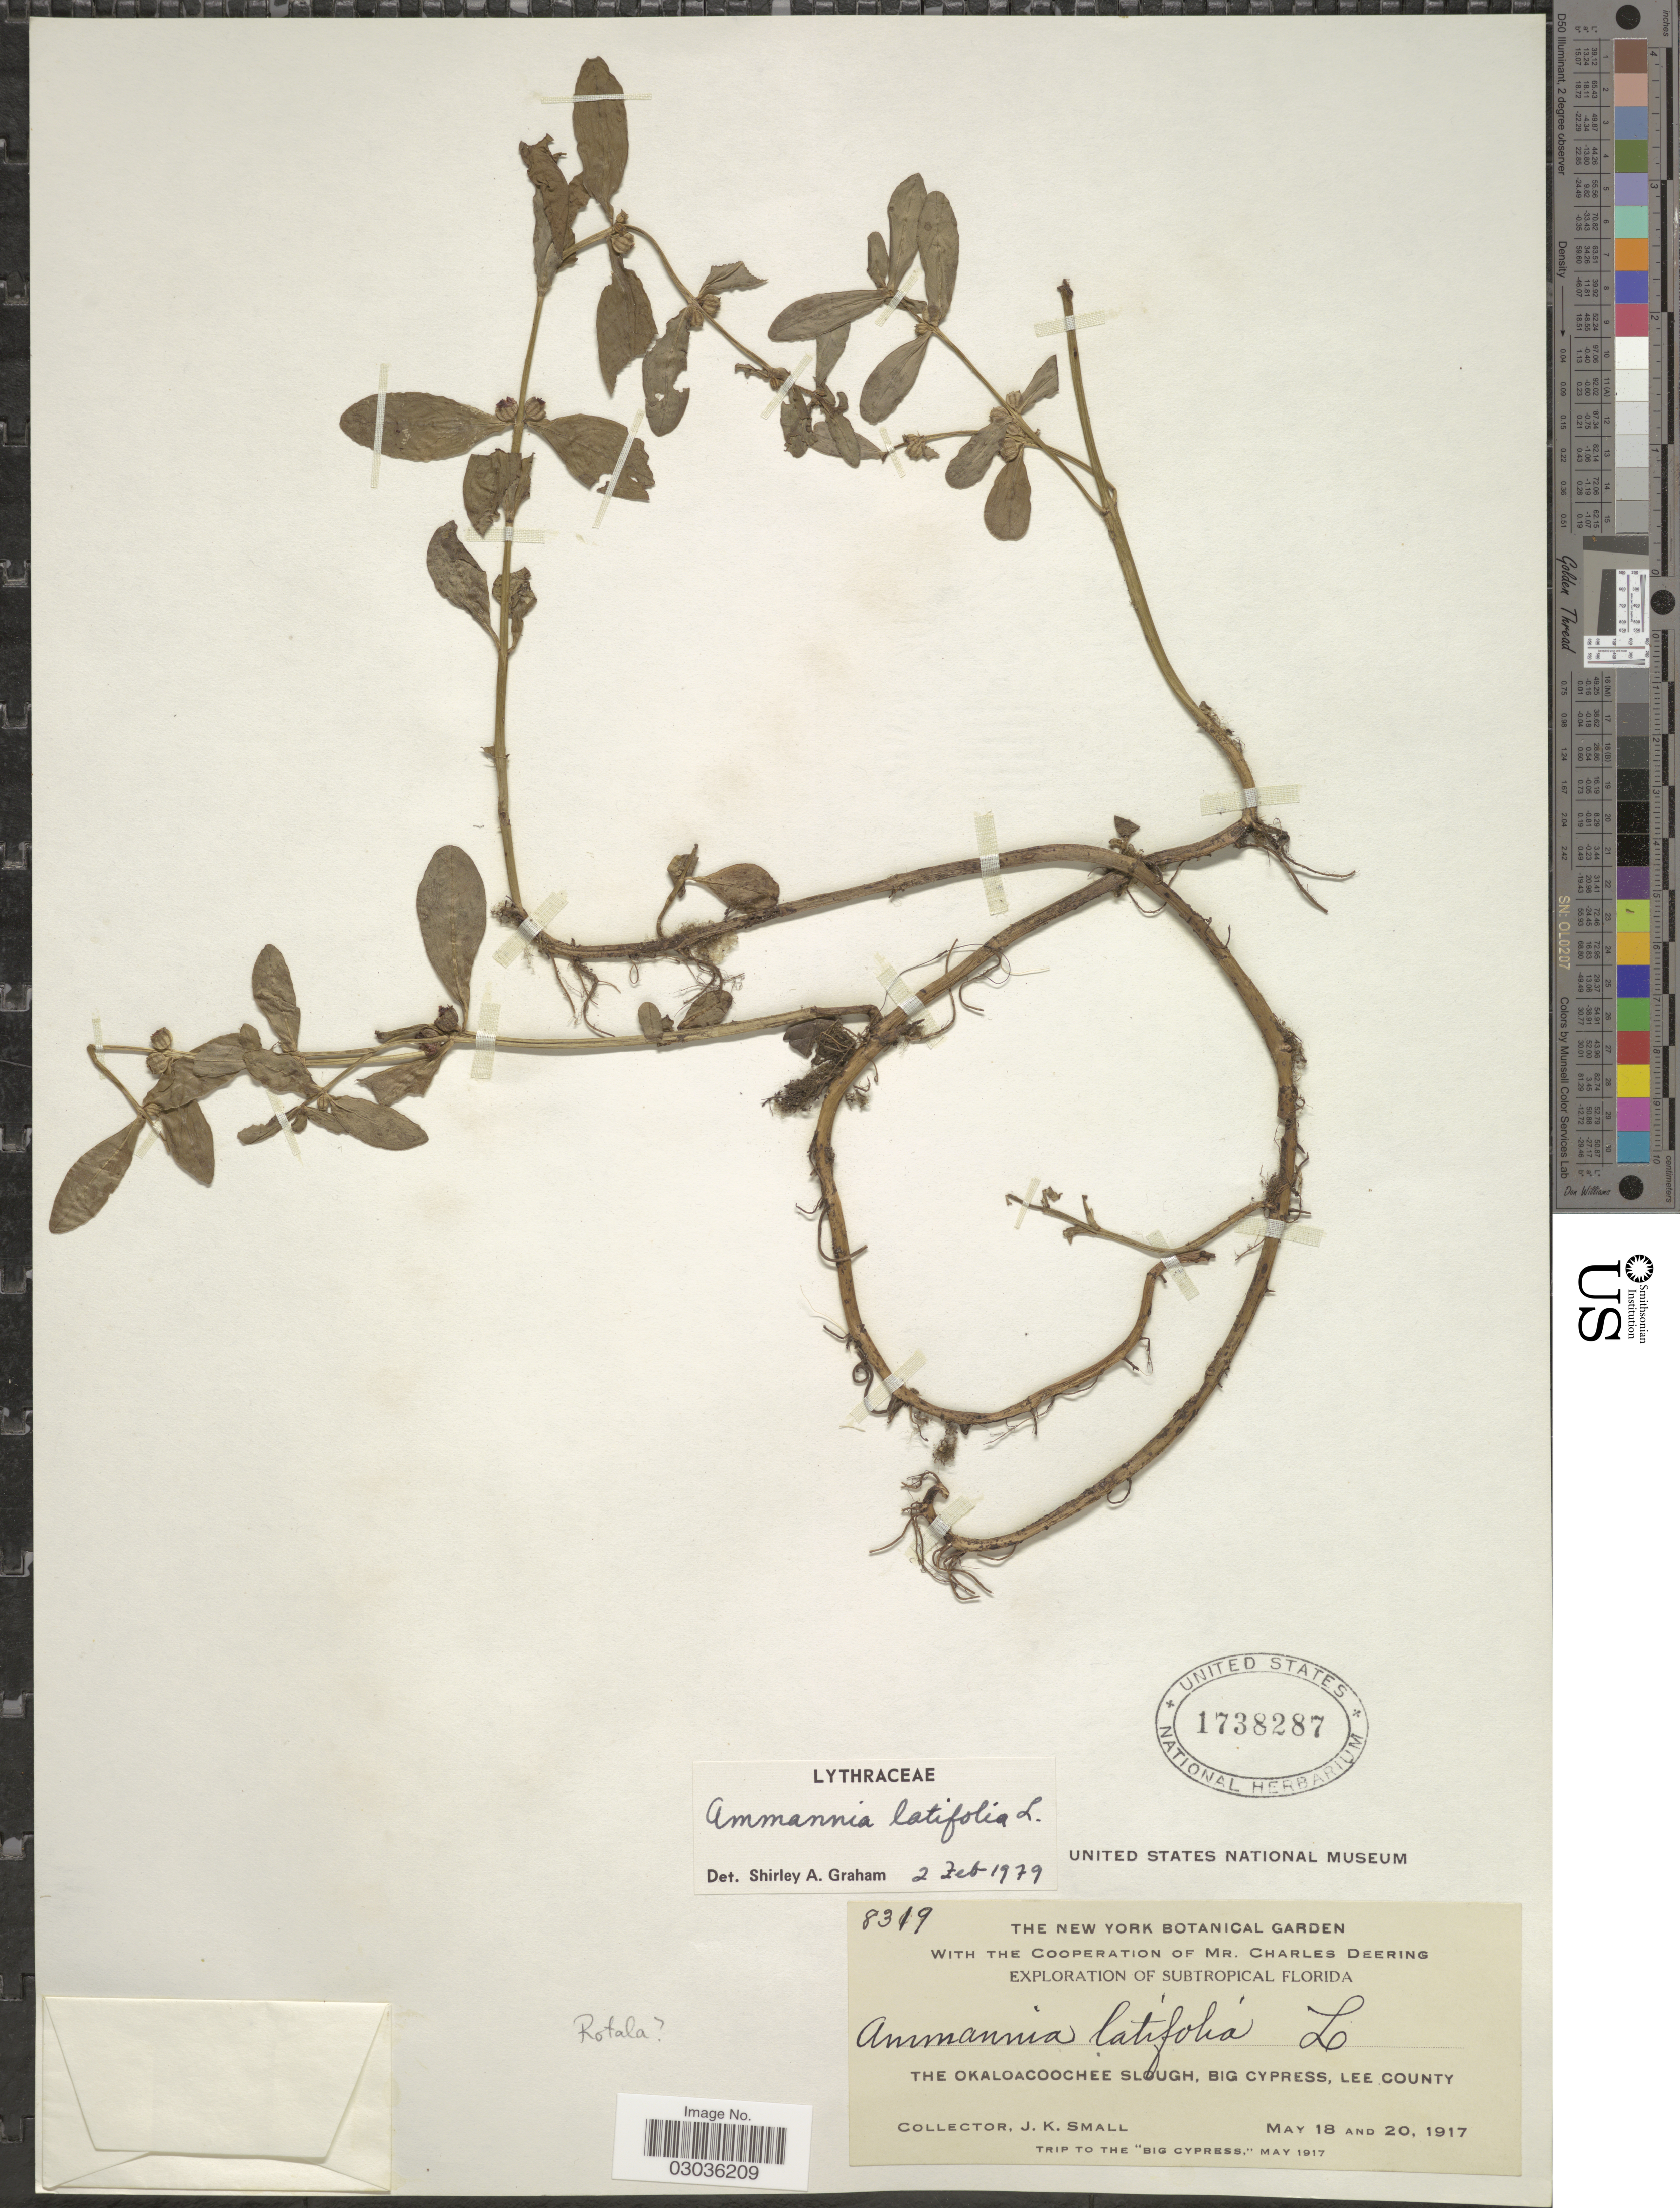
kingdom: Plantae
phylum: Tracheophyta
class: Magnoliopsida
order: Myrtales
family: Lythraceae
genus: Ammannia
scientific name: Ammannia latifolia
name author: L.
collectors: J. K. Small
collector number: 8319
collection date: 1917-05-18/1917-05-20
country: United States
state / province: Florida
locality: The Okaloacoochee Slough, Big Cypress, Lee County.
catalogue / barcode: US 1738287